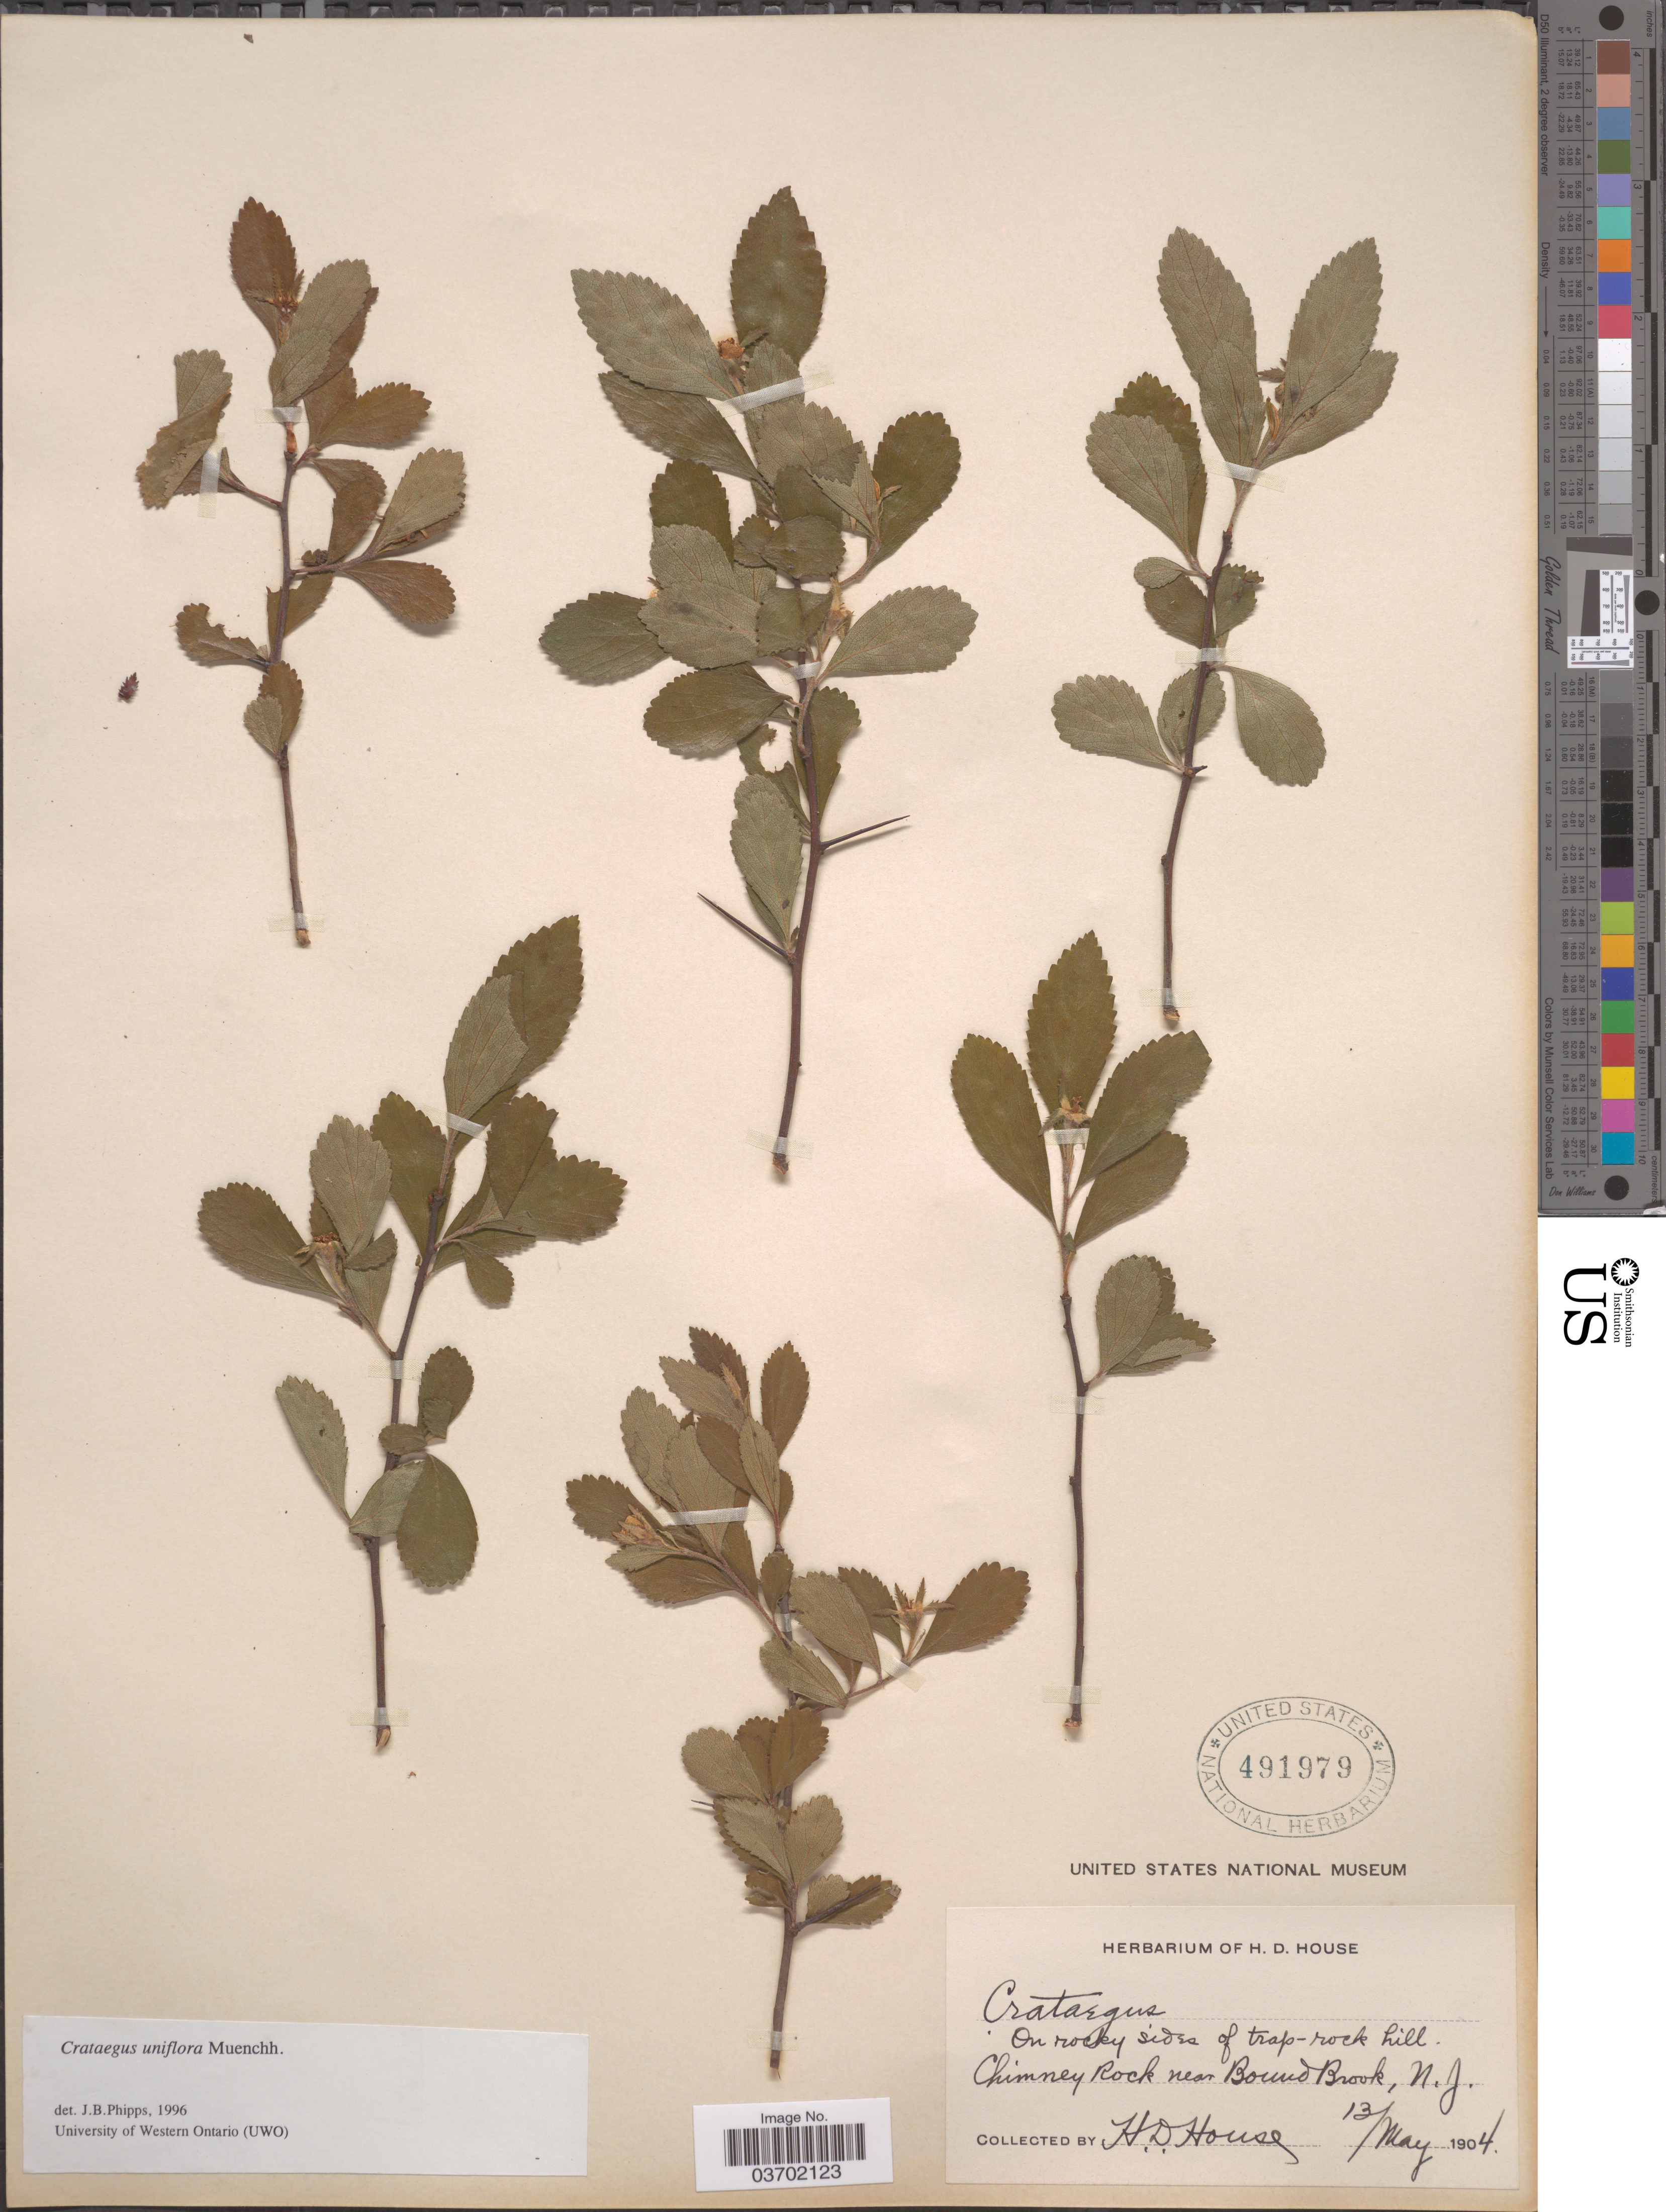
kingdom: Plantae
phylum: Tracheophyta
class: Magnoliopsida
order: Rosales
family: Rosaceae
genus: Crataegus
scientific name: Crataegus uniflora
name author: Münchh.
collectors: H. D. House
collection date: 1904-05-13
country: United States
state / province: New Jersey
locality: On rocky sides of trap-rock hill. Chimney Rock near Bound Brook.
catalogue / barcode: US 491979